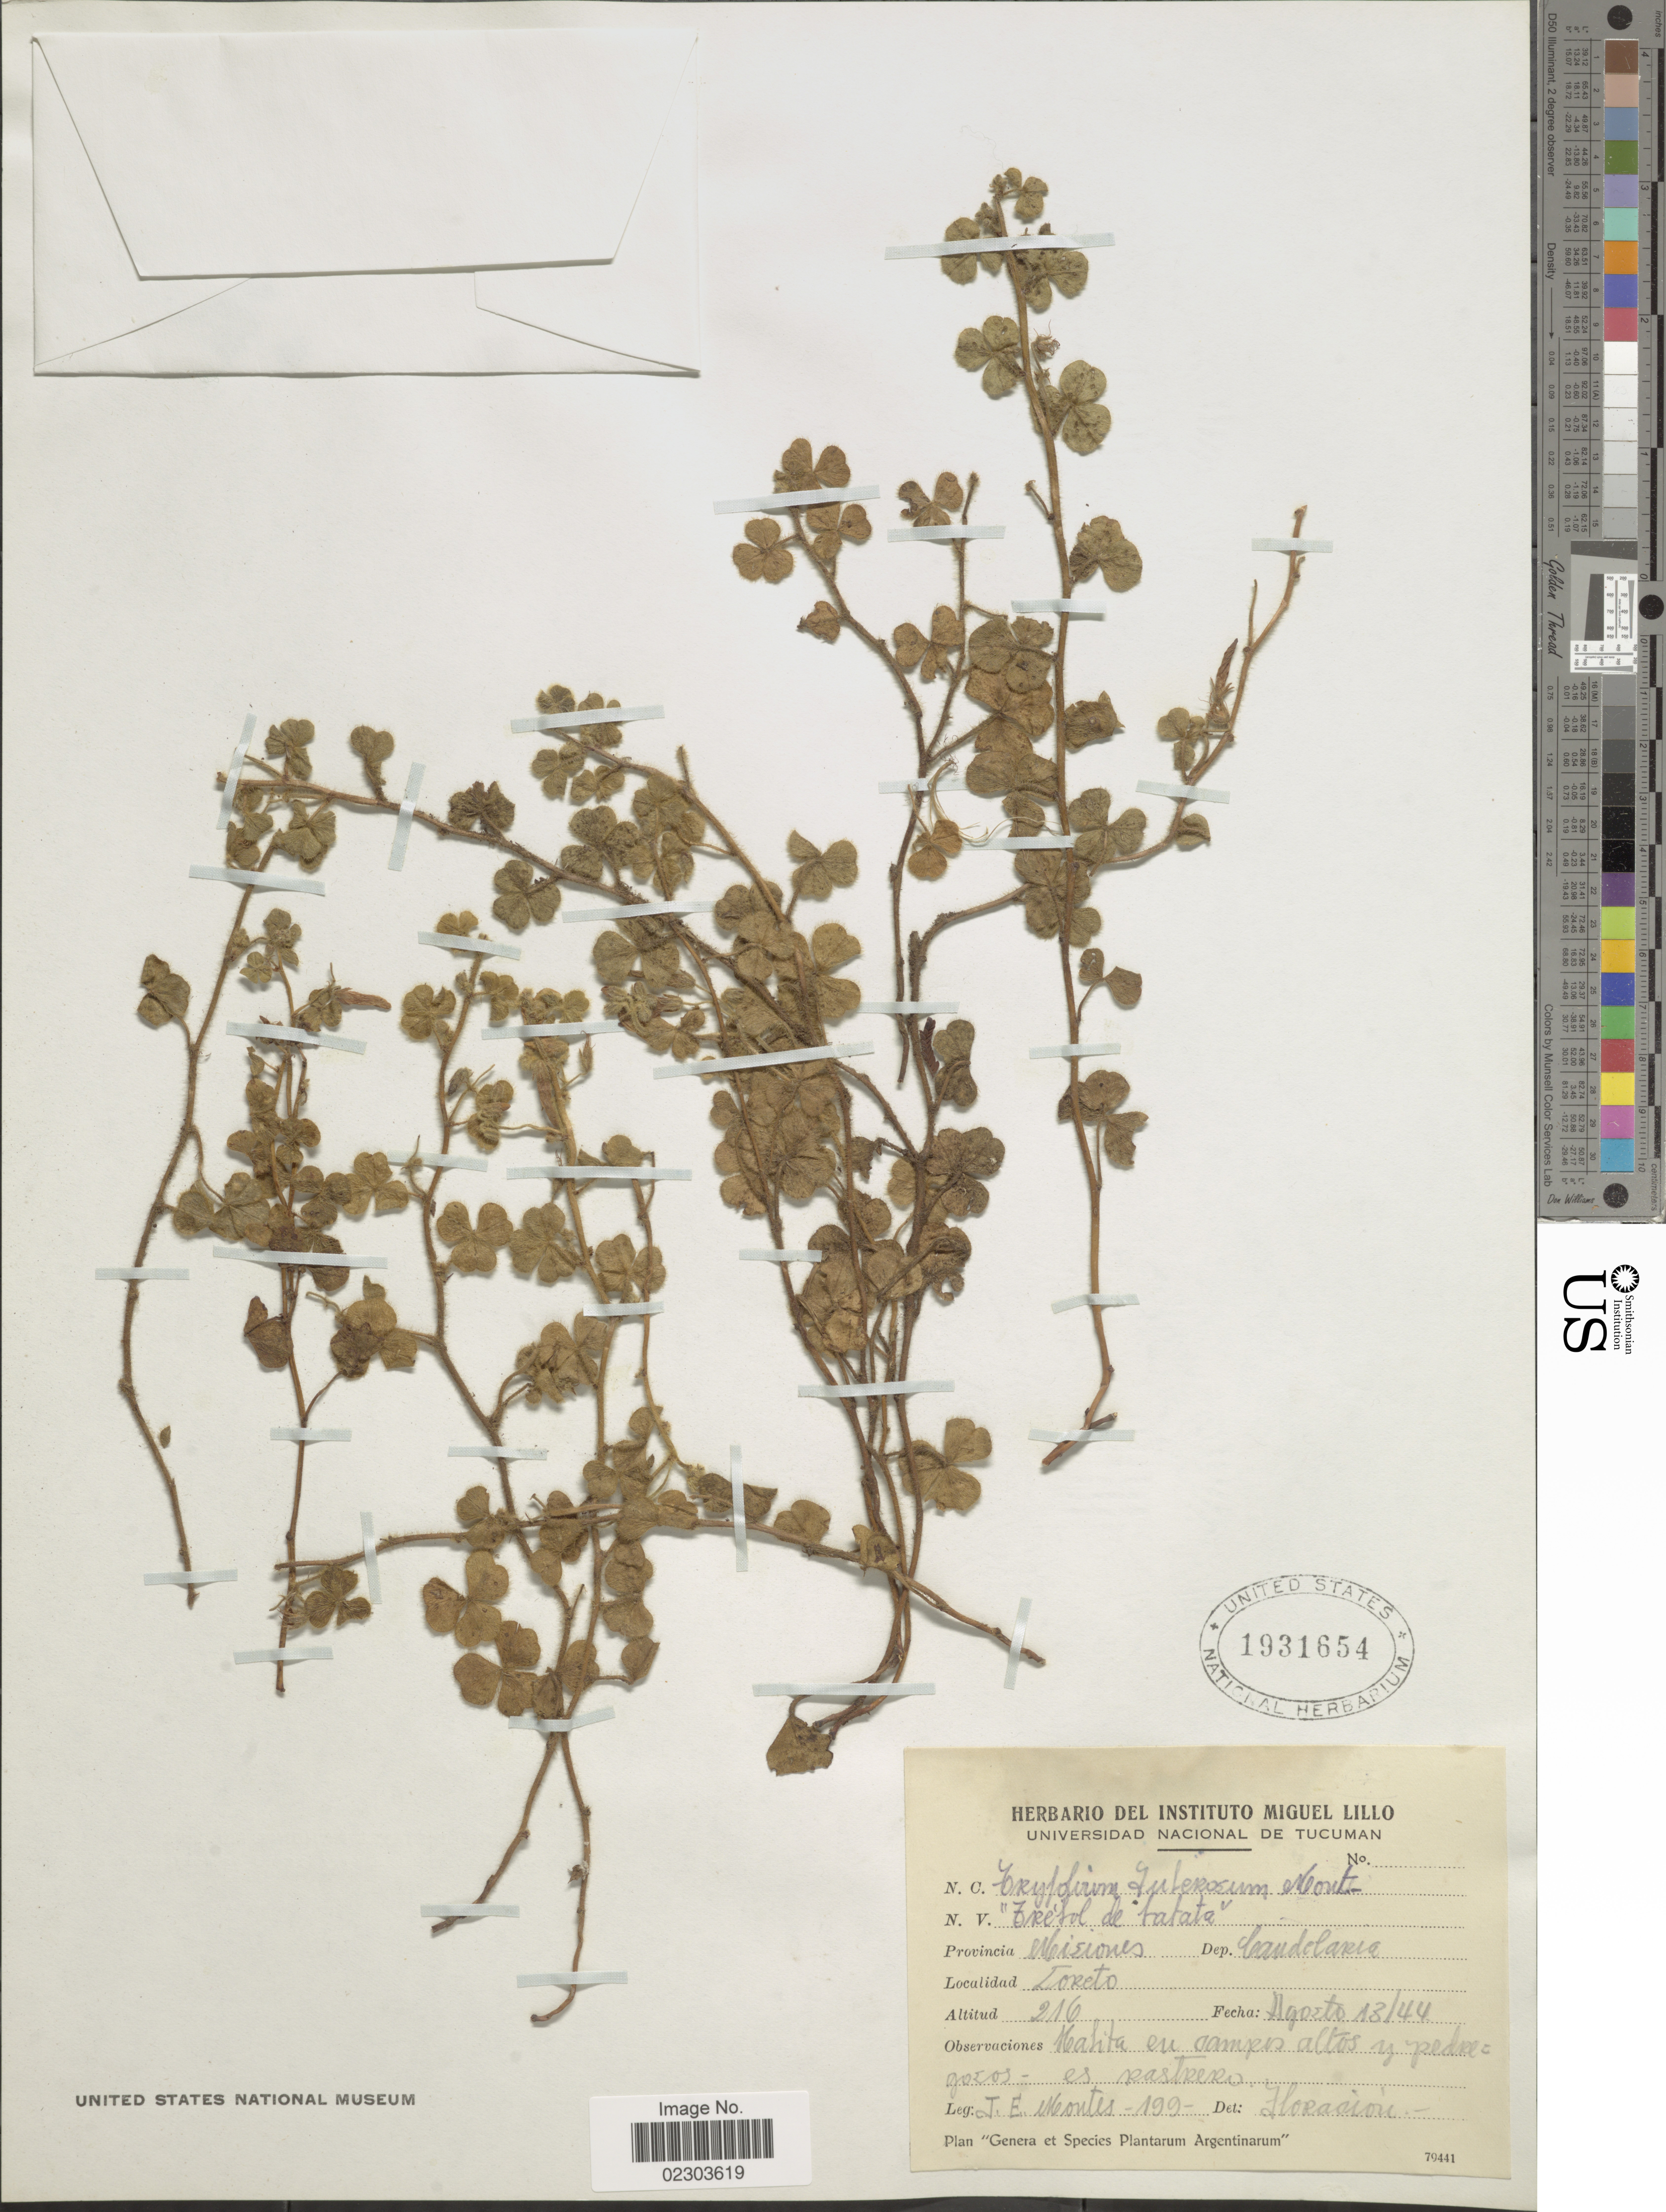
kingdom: Plantae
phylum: Tracheophyta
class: Magnoliopsida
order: Fabales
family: Fabaceae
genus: Trifolium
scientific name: Trifolium tuberosum Montes ined.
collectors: J. E. Montes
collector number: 199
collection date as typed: Transcribed d/m/y: 13/8/44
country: Argentina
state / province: Misiones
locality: Loreto, habita en campos altos y pedregoses - es rastrero, Dep. Candelaria, Provincia Misiones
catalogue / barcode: US 1931654